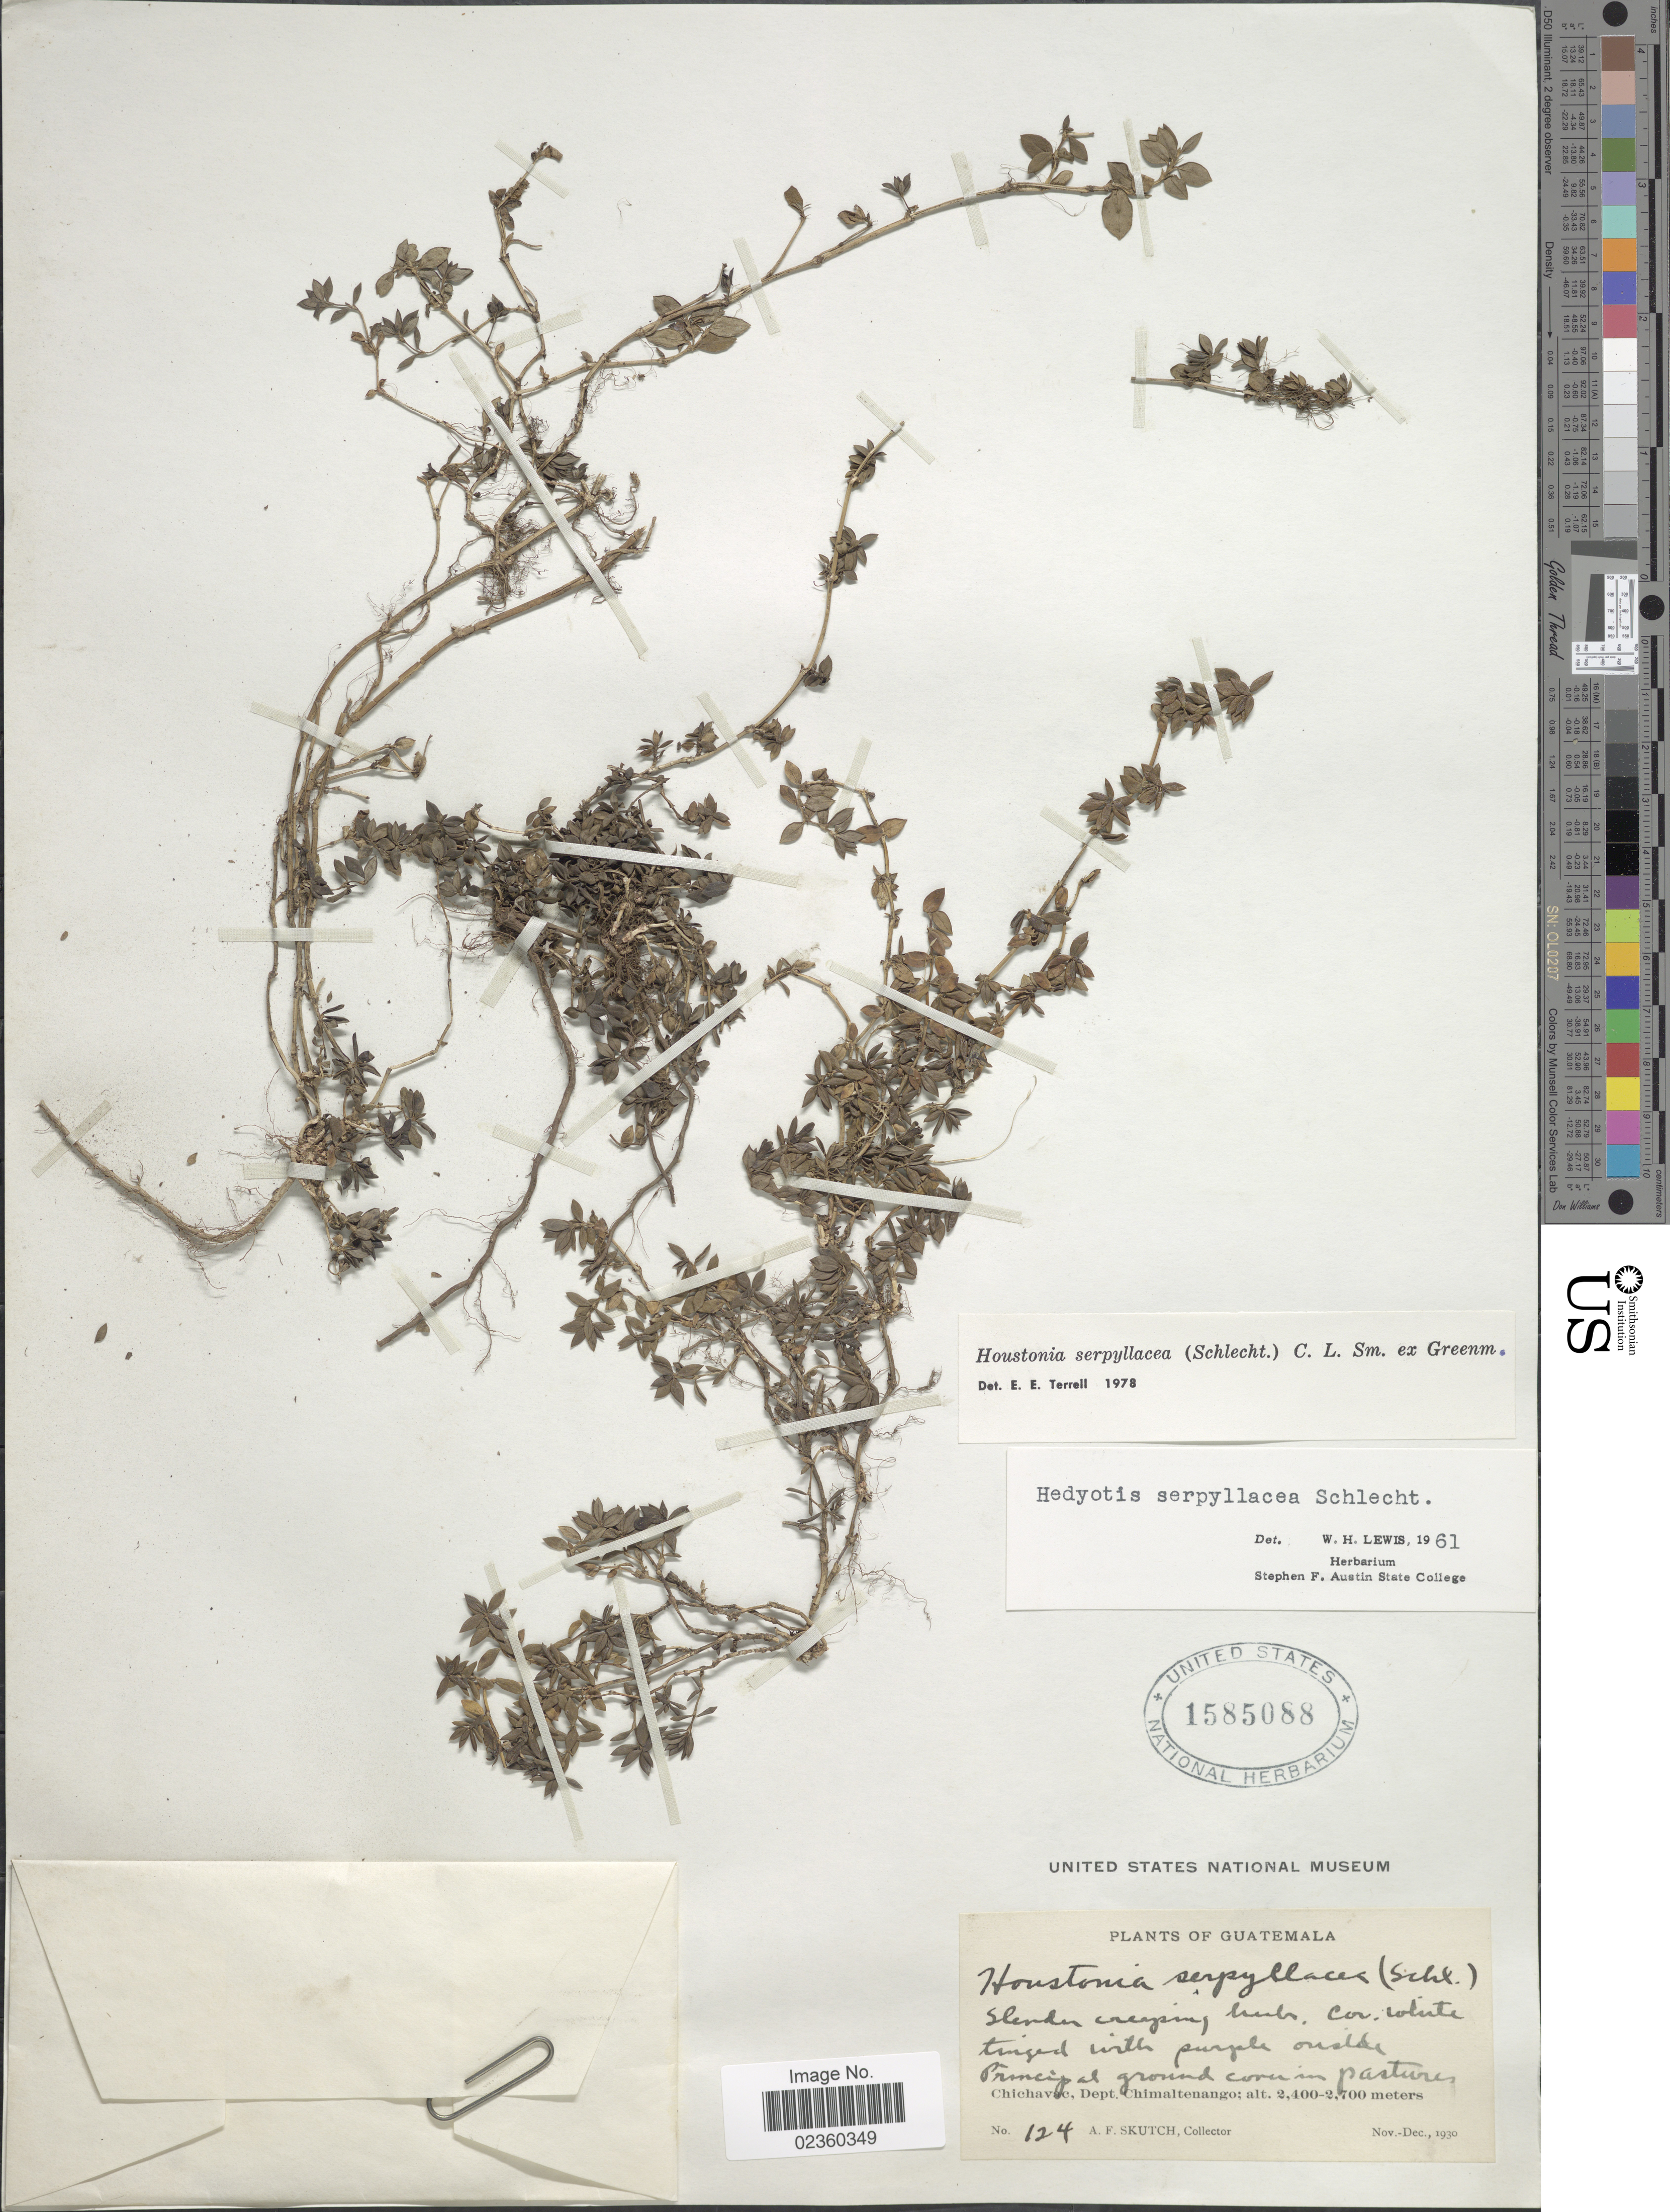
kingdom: Plantae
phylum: Tracheophyta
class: Magnoliopsida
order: Gentianales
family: Rubiaceae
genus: Terrellianthus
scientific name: Terrellianthus serpyllaceus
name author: (Schltdl.) Borhidi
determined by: Florentin, Mariela Nunez, (CTES), Instituto de Botanica del Nordeste (ARGENTINA)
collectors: A. F. Skutch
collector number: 124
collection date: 1930-11/1930-12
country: Guatemala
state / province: Chimaltenango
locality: Principal ground cover in pastures, Chichavac, Dept. Chimaltenango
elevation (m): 2400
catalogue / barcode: US 1585088